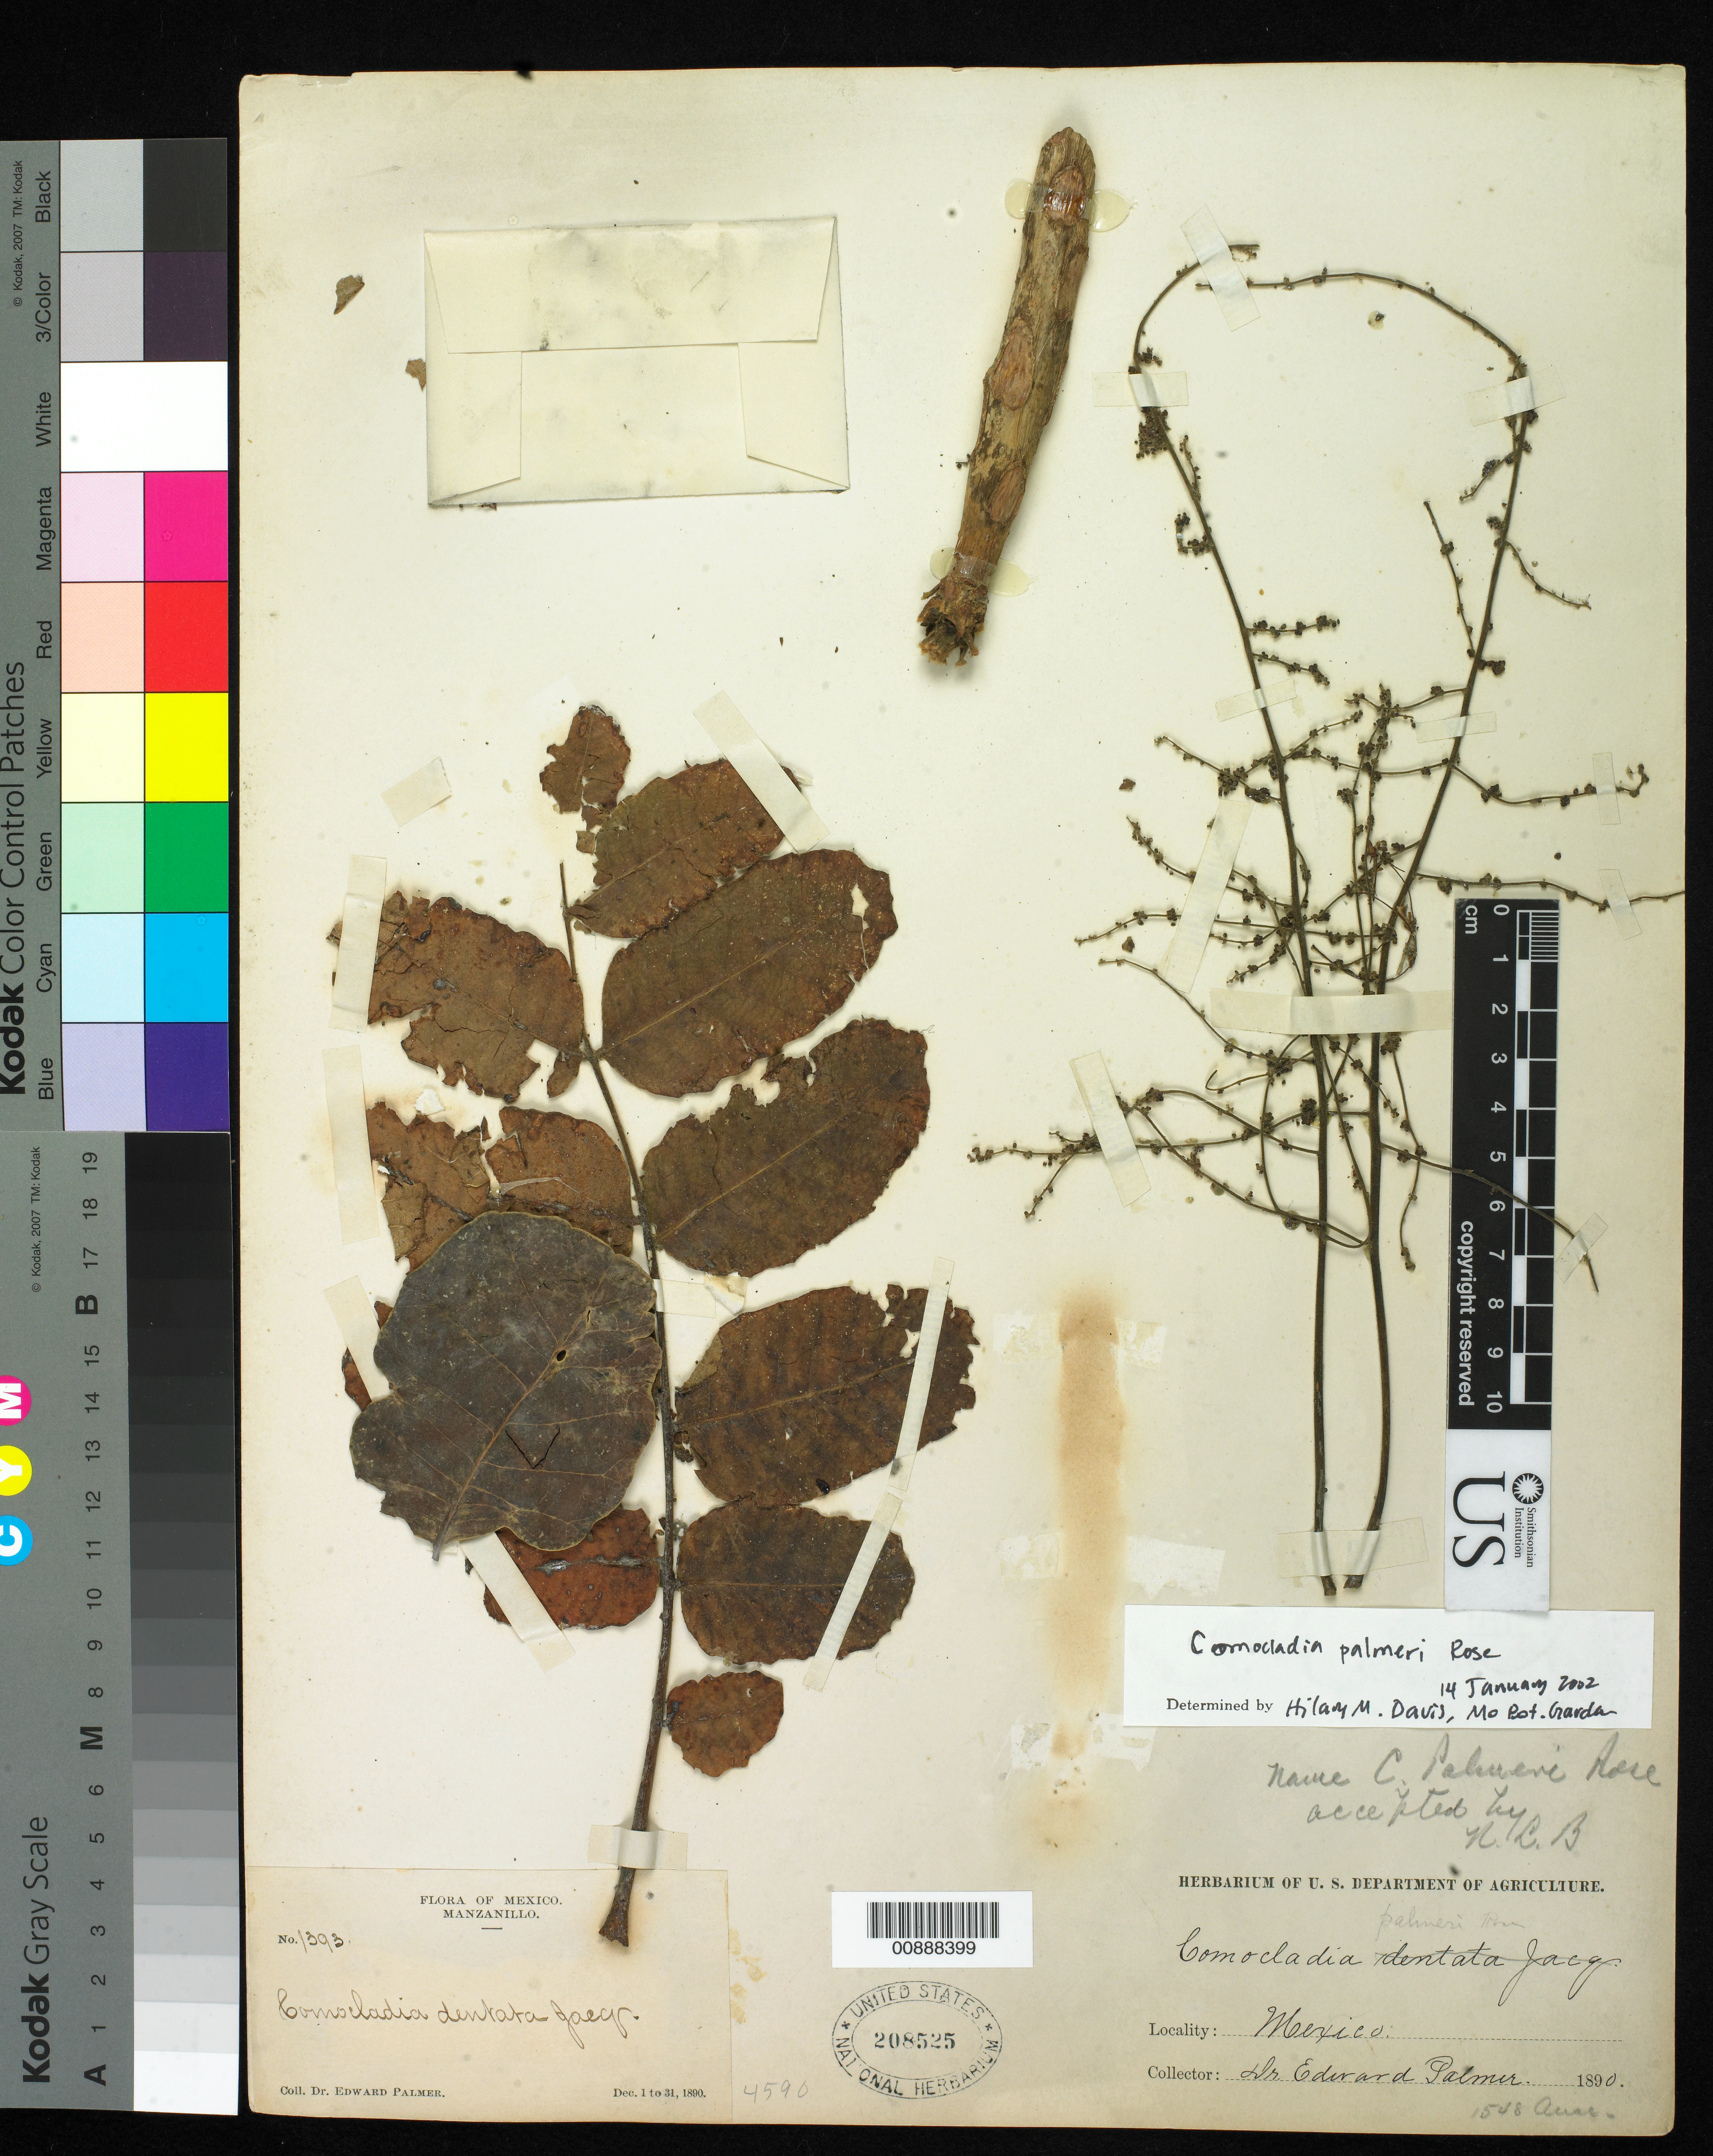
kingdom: Plantae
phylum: Tracheophyta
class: Magnoliopsida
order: Sapindales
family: Anacardiaceae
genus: Comocladia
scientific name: Comocladia palmeri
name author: Rose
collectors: E. Palmer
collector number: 1393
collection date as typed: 01 Dec 1890 to 31 Dec 1890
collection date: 1890-12-01/1890-12-31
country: Mexico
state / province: Colima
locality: Manzanillo, Colima.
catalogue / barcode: US 208525